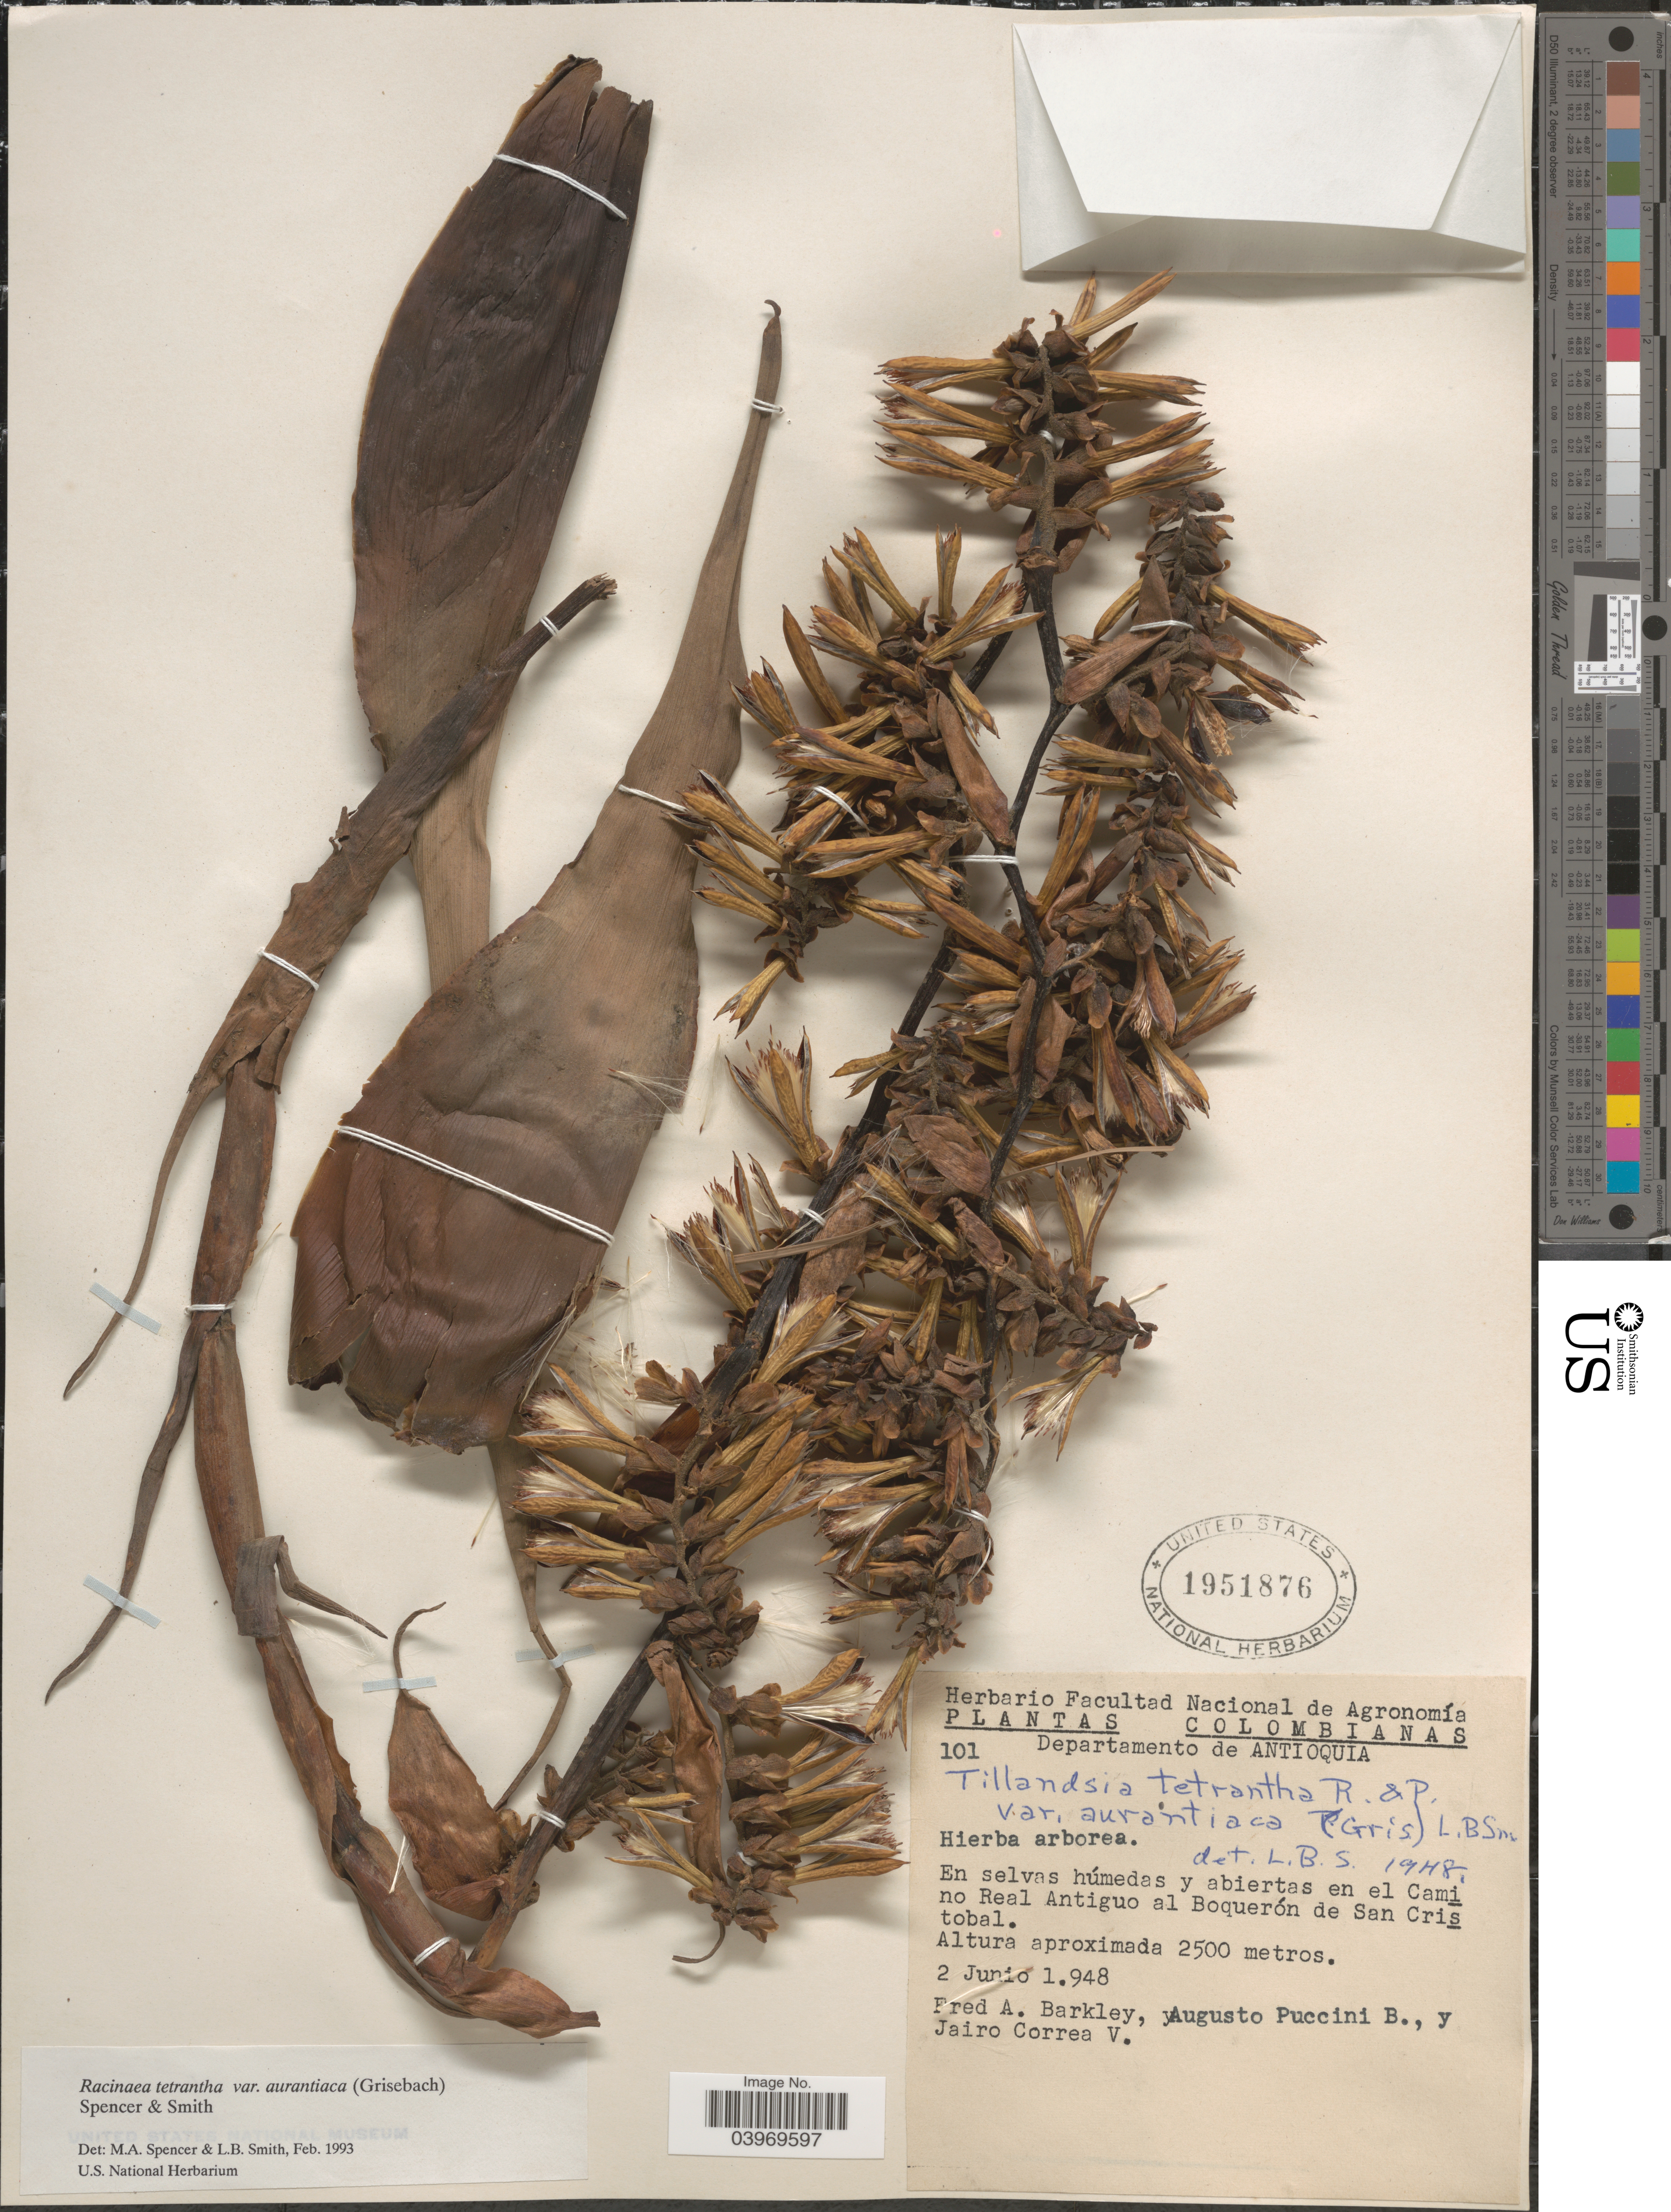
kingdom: Plantae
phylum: Tracheophyta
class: Liliopsida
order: Poales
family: Bromeliaceae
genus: Racinaea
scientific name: Racinaea tetrantha var. aurantiaca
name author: (Griseb.) M.A. Spencer & L.B. Sm.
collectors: F. A. Barkley, A. Puccini B. & J. Correa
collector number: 101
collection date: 1948-06-02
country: Colombia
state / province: Antioquia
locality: Departamento de Antioquia. En selvas húmedas y abiertas en el Camino Real Antiguo al Boquerón de San Cristobal.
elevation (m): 2500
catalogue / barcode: US 1951876